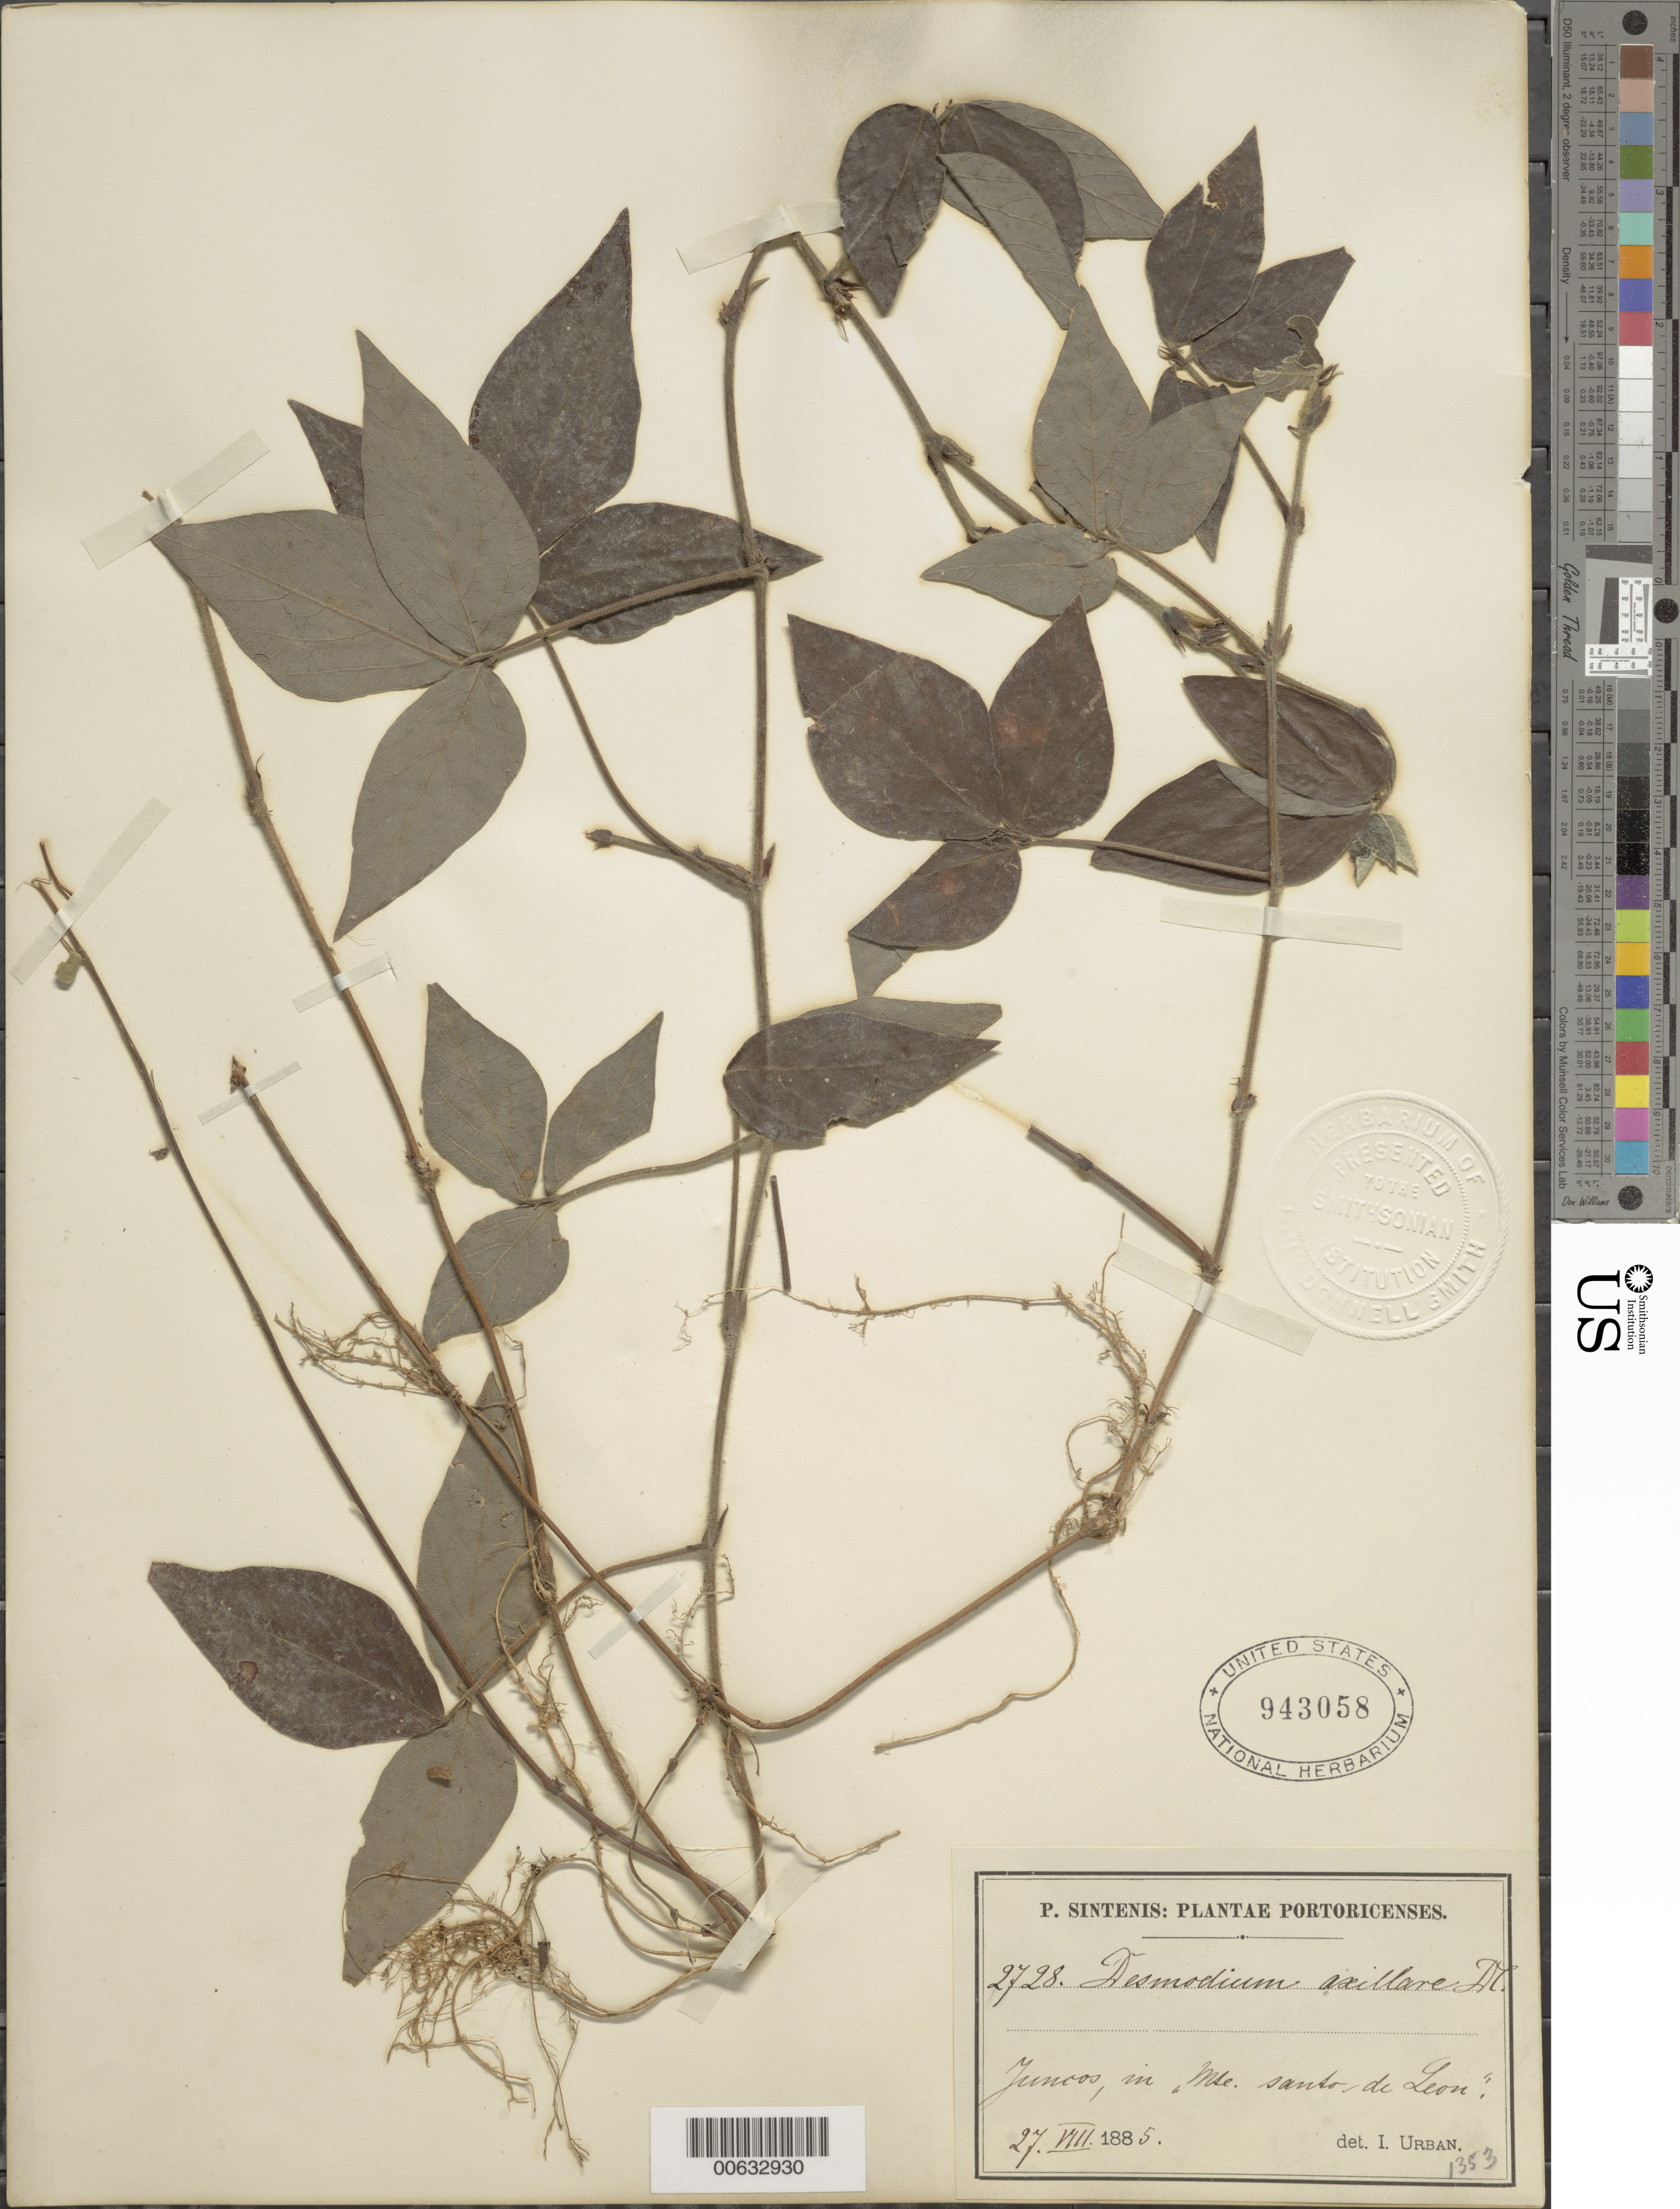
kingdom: Plantae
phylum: Tracheophyta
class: Magnoliopsida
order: Fabales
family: Fabaceae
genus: Desmodium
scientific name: Desmodium axillare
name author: (Sw.) DC.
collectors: P. Sintenis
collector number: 2728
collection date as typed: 27 Aug 1885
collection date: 1885-08-27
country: Puerto Rico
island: Greater Antilles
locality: Juncos, in Mte. santo de Leon.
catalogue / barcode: US 943058